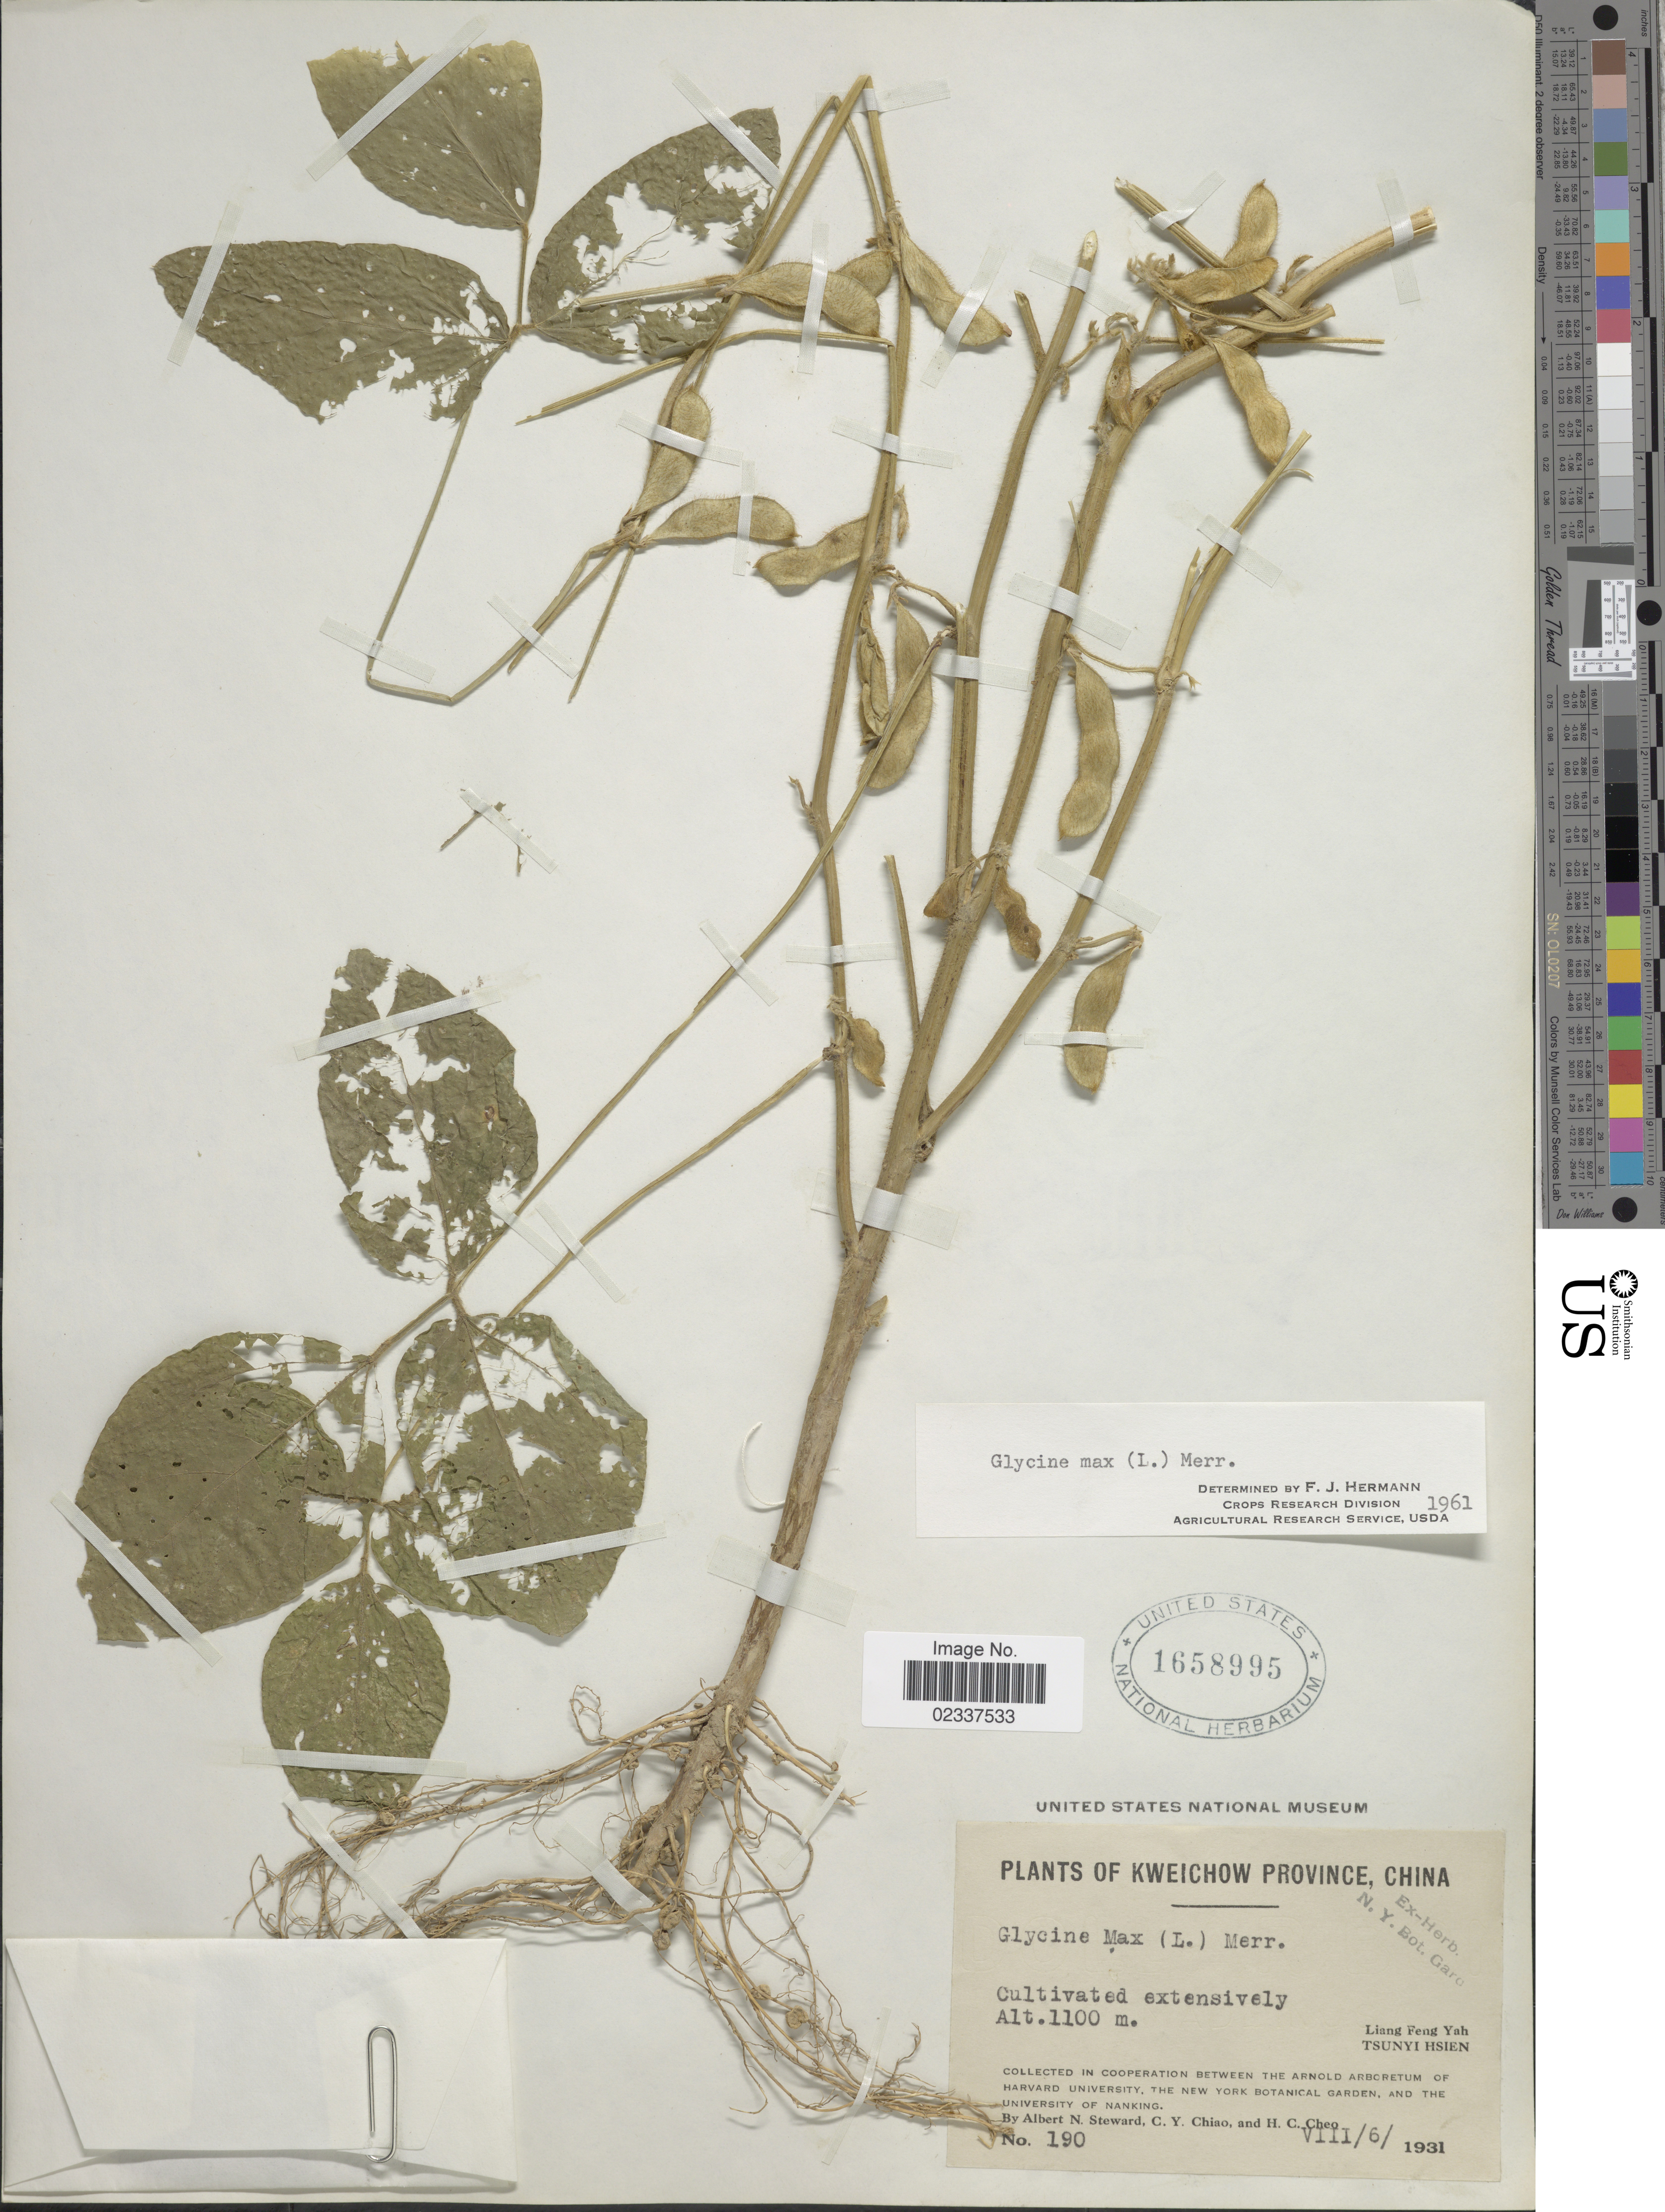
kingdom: Plantae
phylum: Tracheophyta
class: Magnoliopsida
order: Fabales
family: Fabaceae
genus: Glycine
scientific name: Glycine max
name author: (L.) Merr.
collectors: A. N. Steward, C. Y. Chiao & H. Cheo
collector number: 190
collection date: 1931-08-06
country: China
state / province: Guizhou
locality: Kweichow Province, Liang Feng Yah, Tsunyi Hsien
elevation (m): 1100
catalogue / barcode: US 1658995